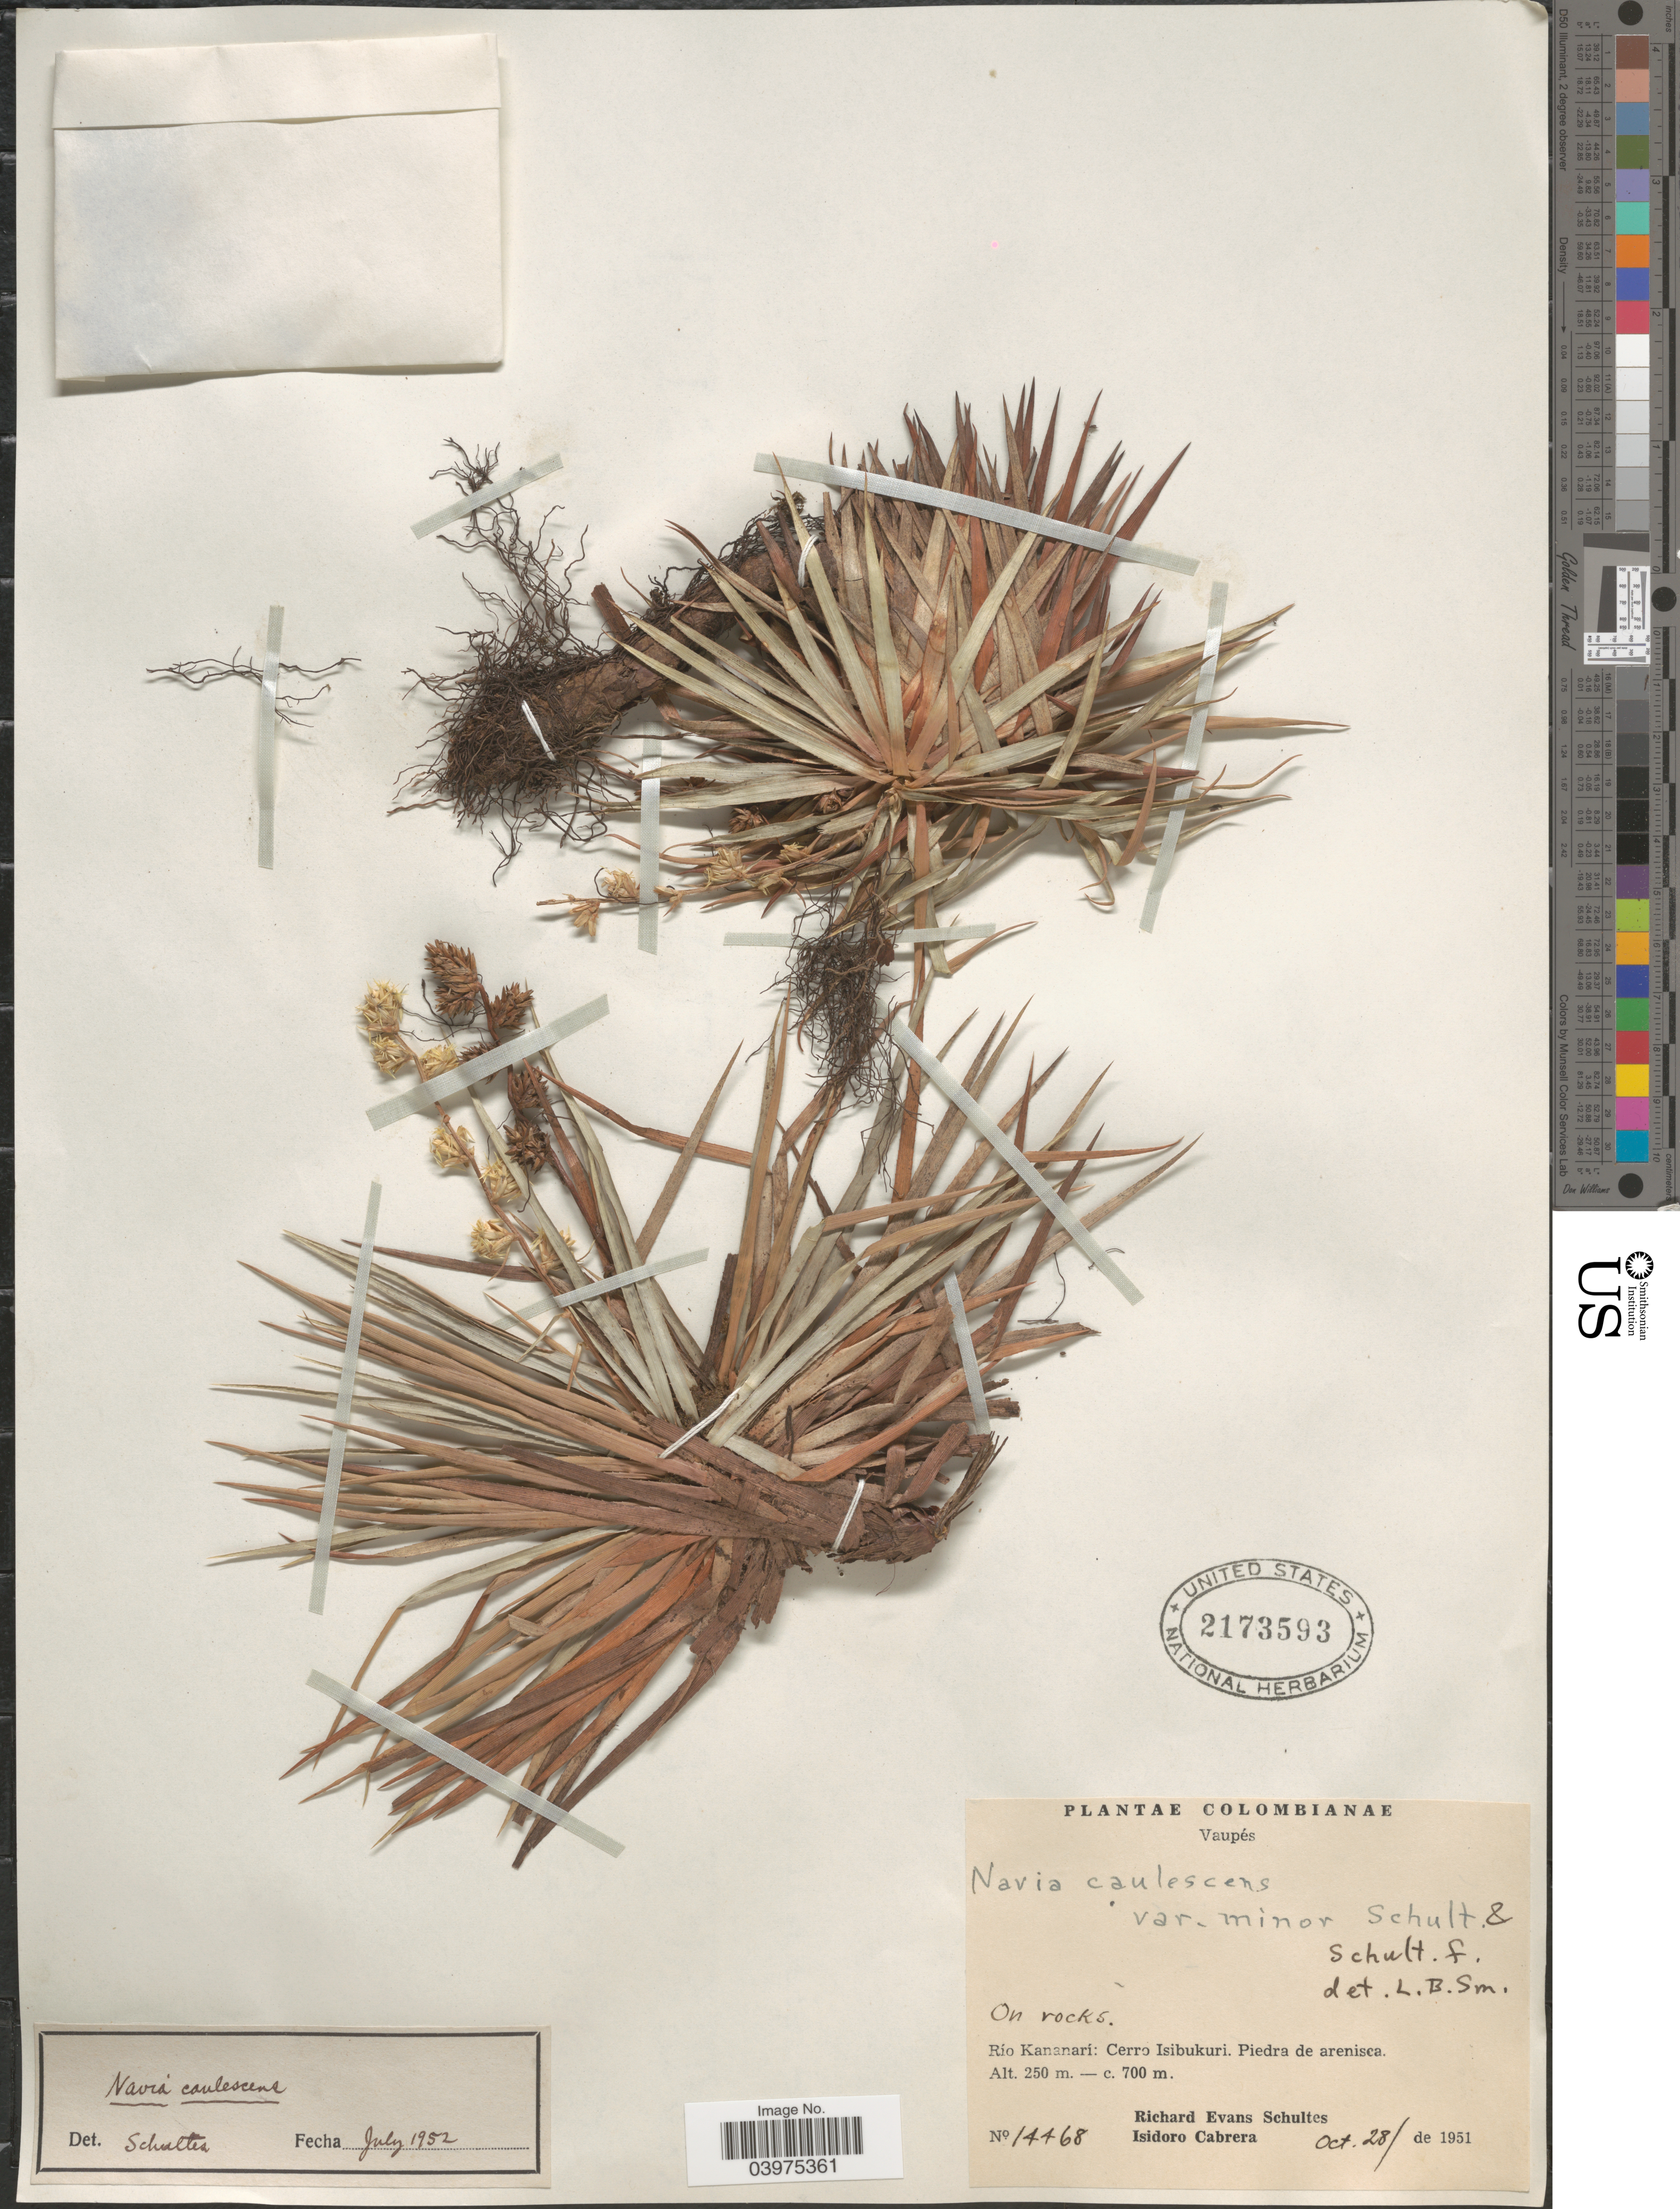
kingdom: Plantae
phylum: Tracheophyta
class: Liliopsida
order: Poales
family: Bromeliaceae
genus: Navia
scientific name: Navia caulescens var. minor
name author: Schult. f.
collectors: R. E. Schultes & I. Cabrera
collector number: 14468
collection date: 1951-10-28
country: Colombia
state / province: Vaupés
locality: Río Kananari: Cerro Isibukuri. Piedra de arenisca.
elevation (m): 250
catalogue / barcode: US 2173593